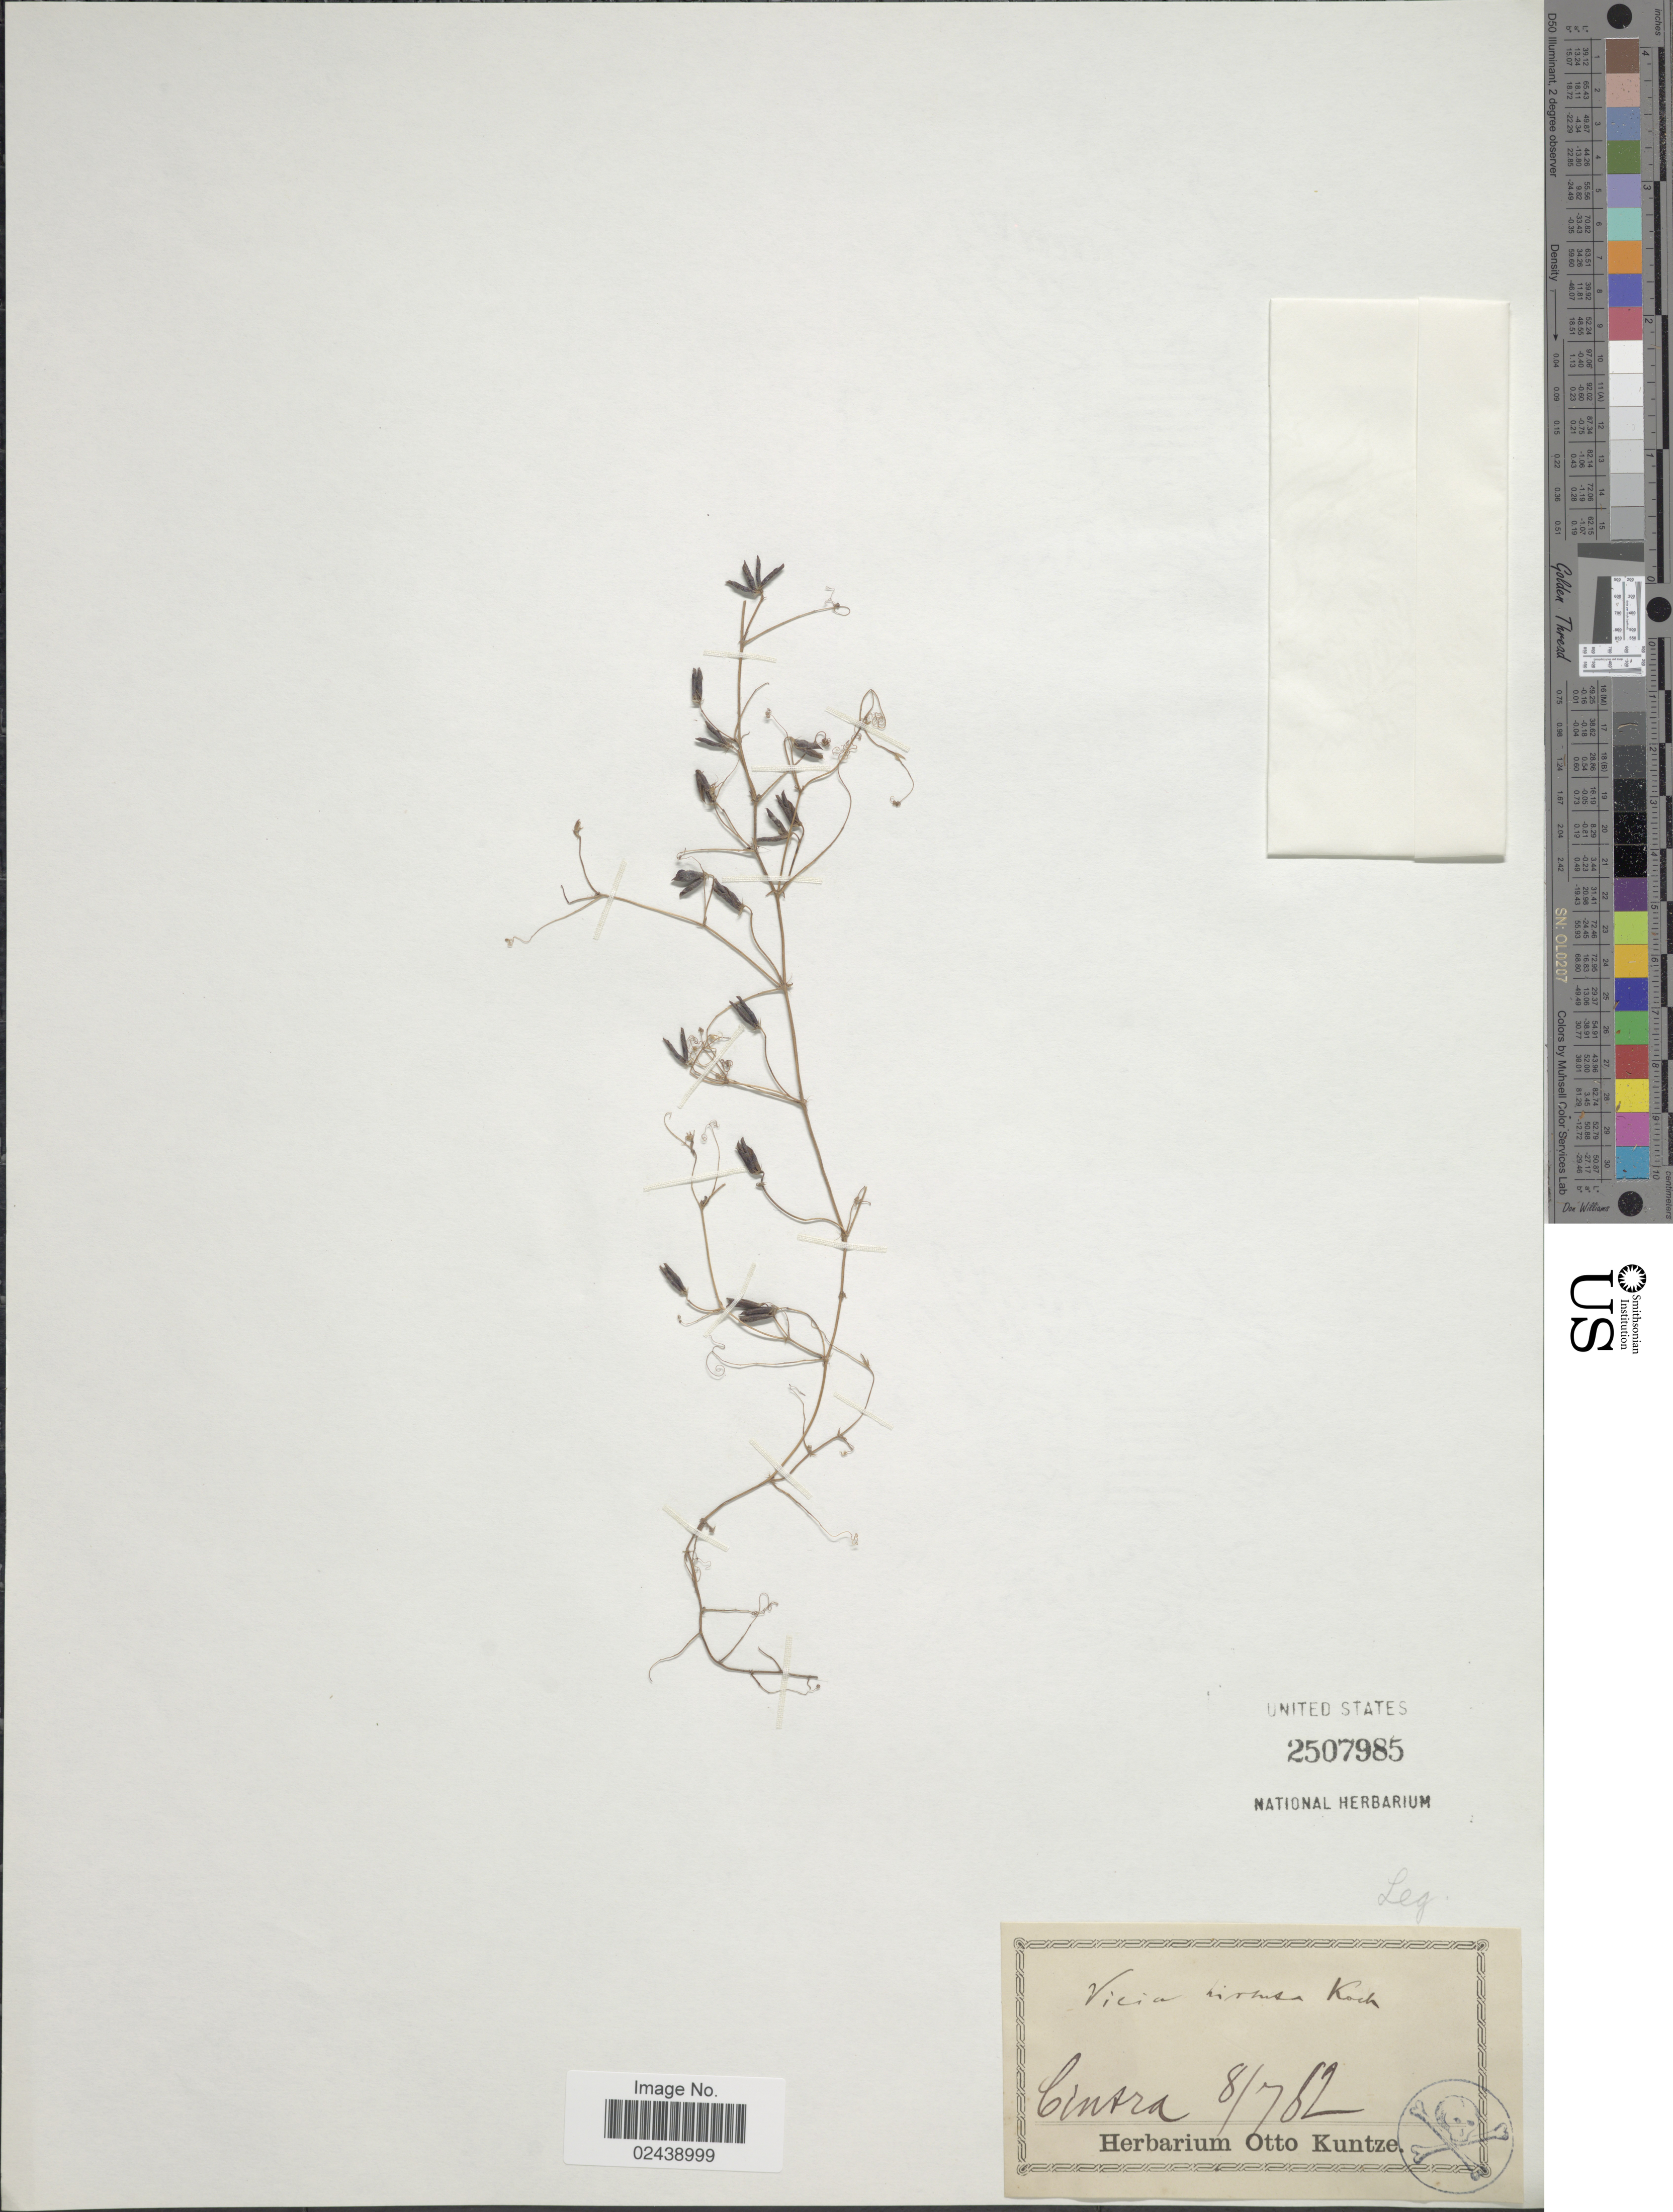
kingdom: Plantae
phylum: Tracheophyta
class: Magnoliopsida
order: Fabales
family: Fabaceae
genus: Vicia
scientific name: Vicia hirsuta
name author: (L.) A. Gray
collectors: ex herb. Otto Kuntze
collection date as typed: Transcribed d/m/y: 8/7/62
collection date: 1862-07-08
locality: Cintra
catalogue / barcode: US 2507985